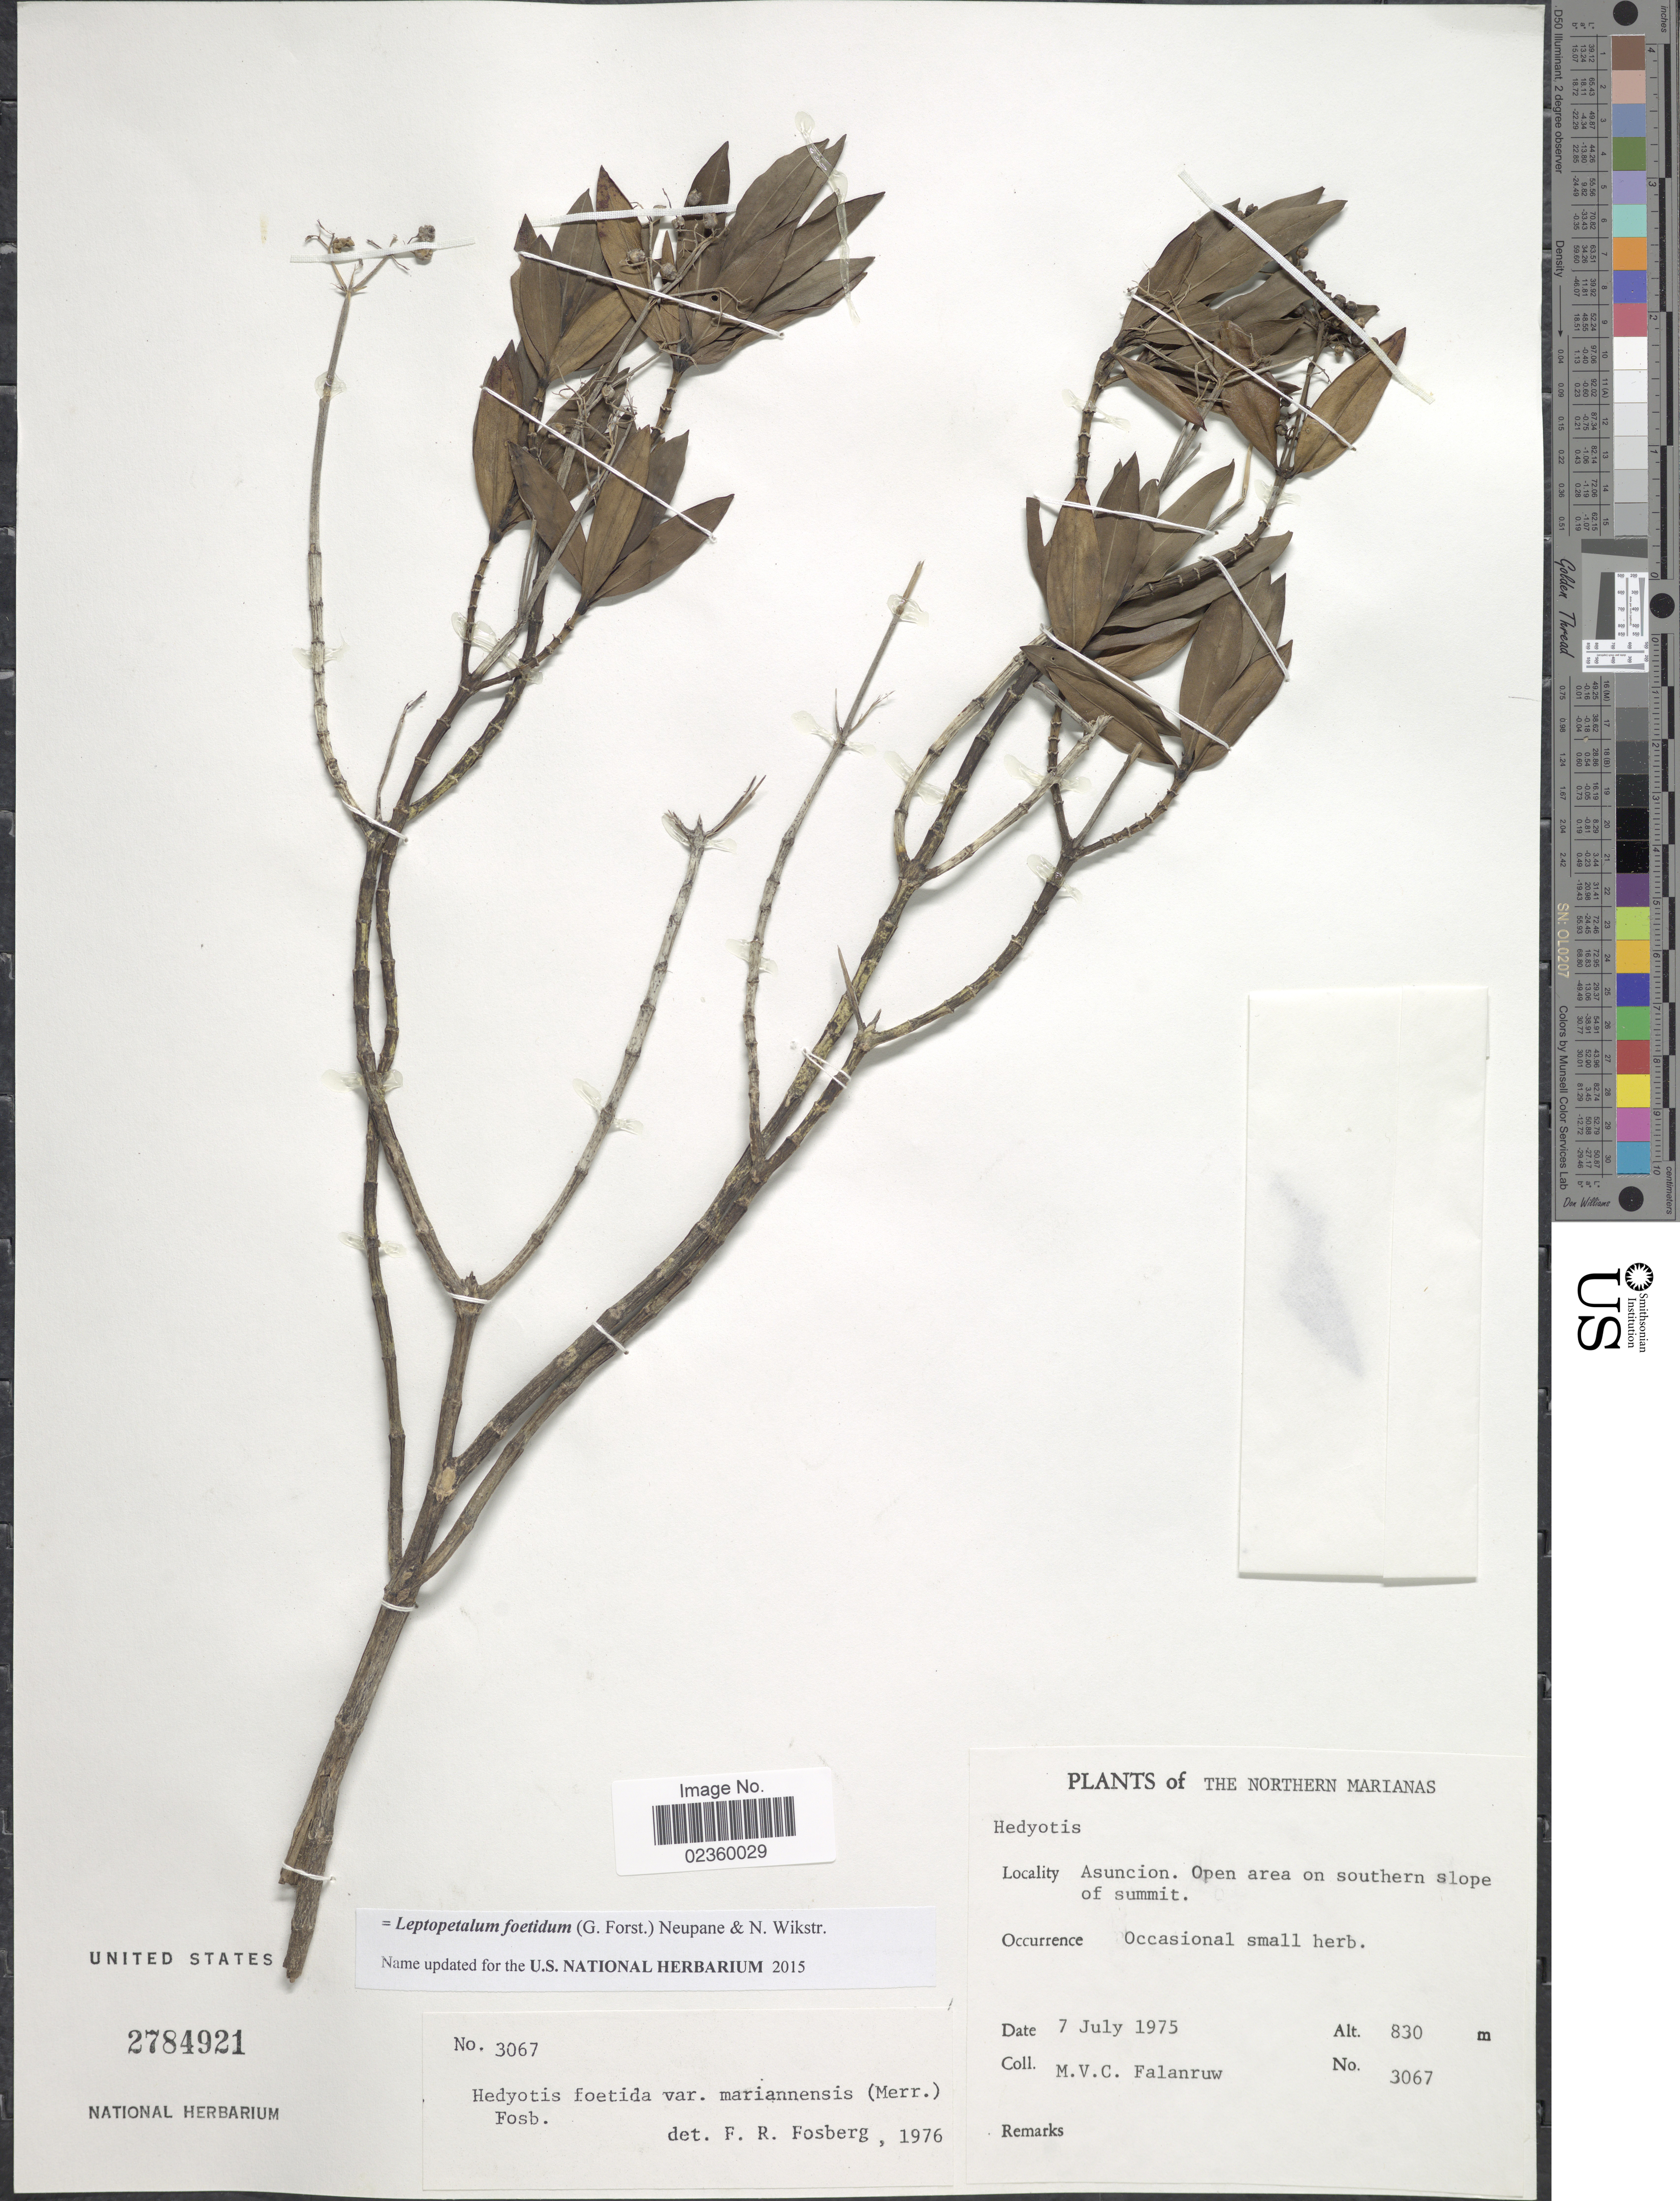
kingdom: Plantae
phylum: Tracheophyta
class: Magnoliopsida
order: Gentianales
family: Rubiaceae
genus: Leptopetalum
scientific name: Leptopetalum foetidum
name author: (G. Forst.) Neupane & N. Wikstr.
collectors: M. V. Falanruw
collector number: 3067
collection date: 1975-07-07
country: Northern Mariana Islands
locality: Asuncion. Open area on southern slope of summit. Northern Marianas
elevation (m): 830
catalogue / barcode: US 2784921